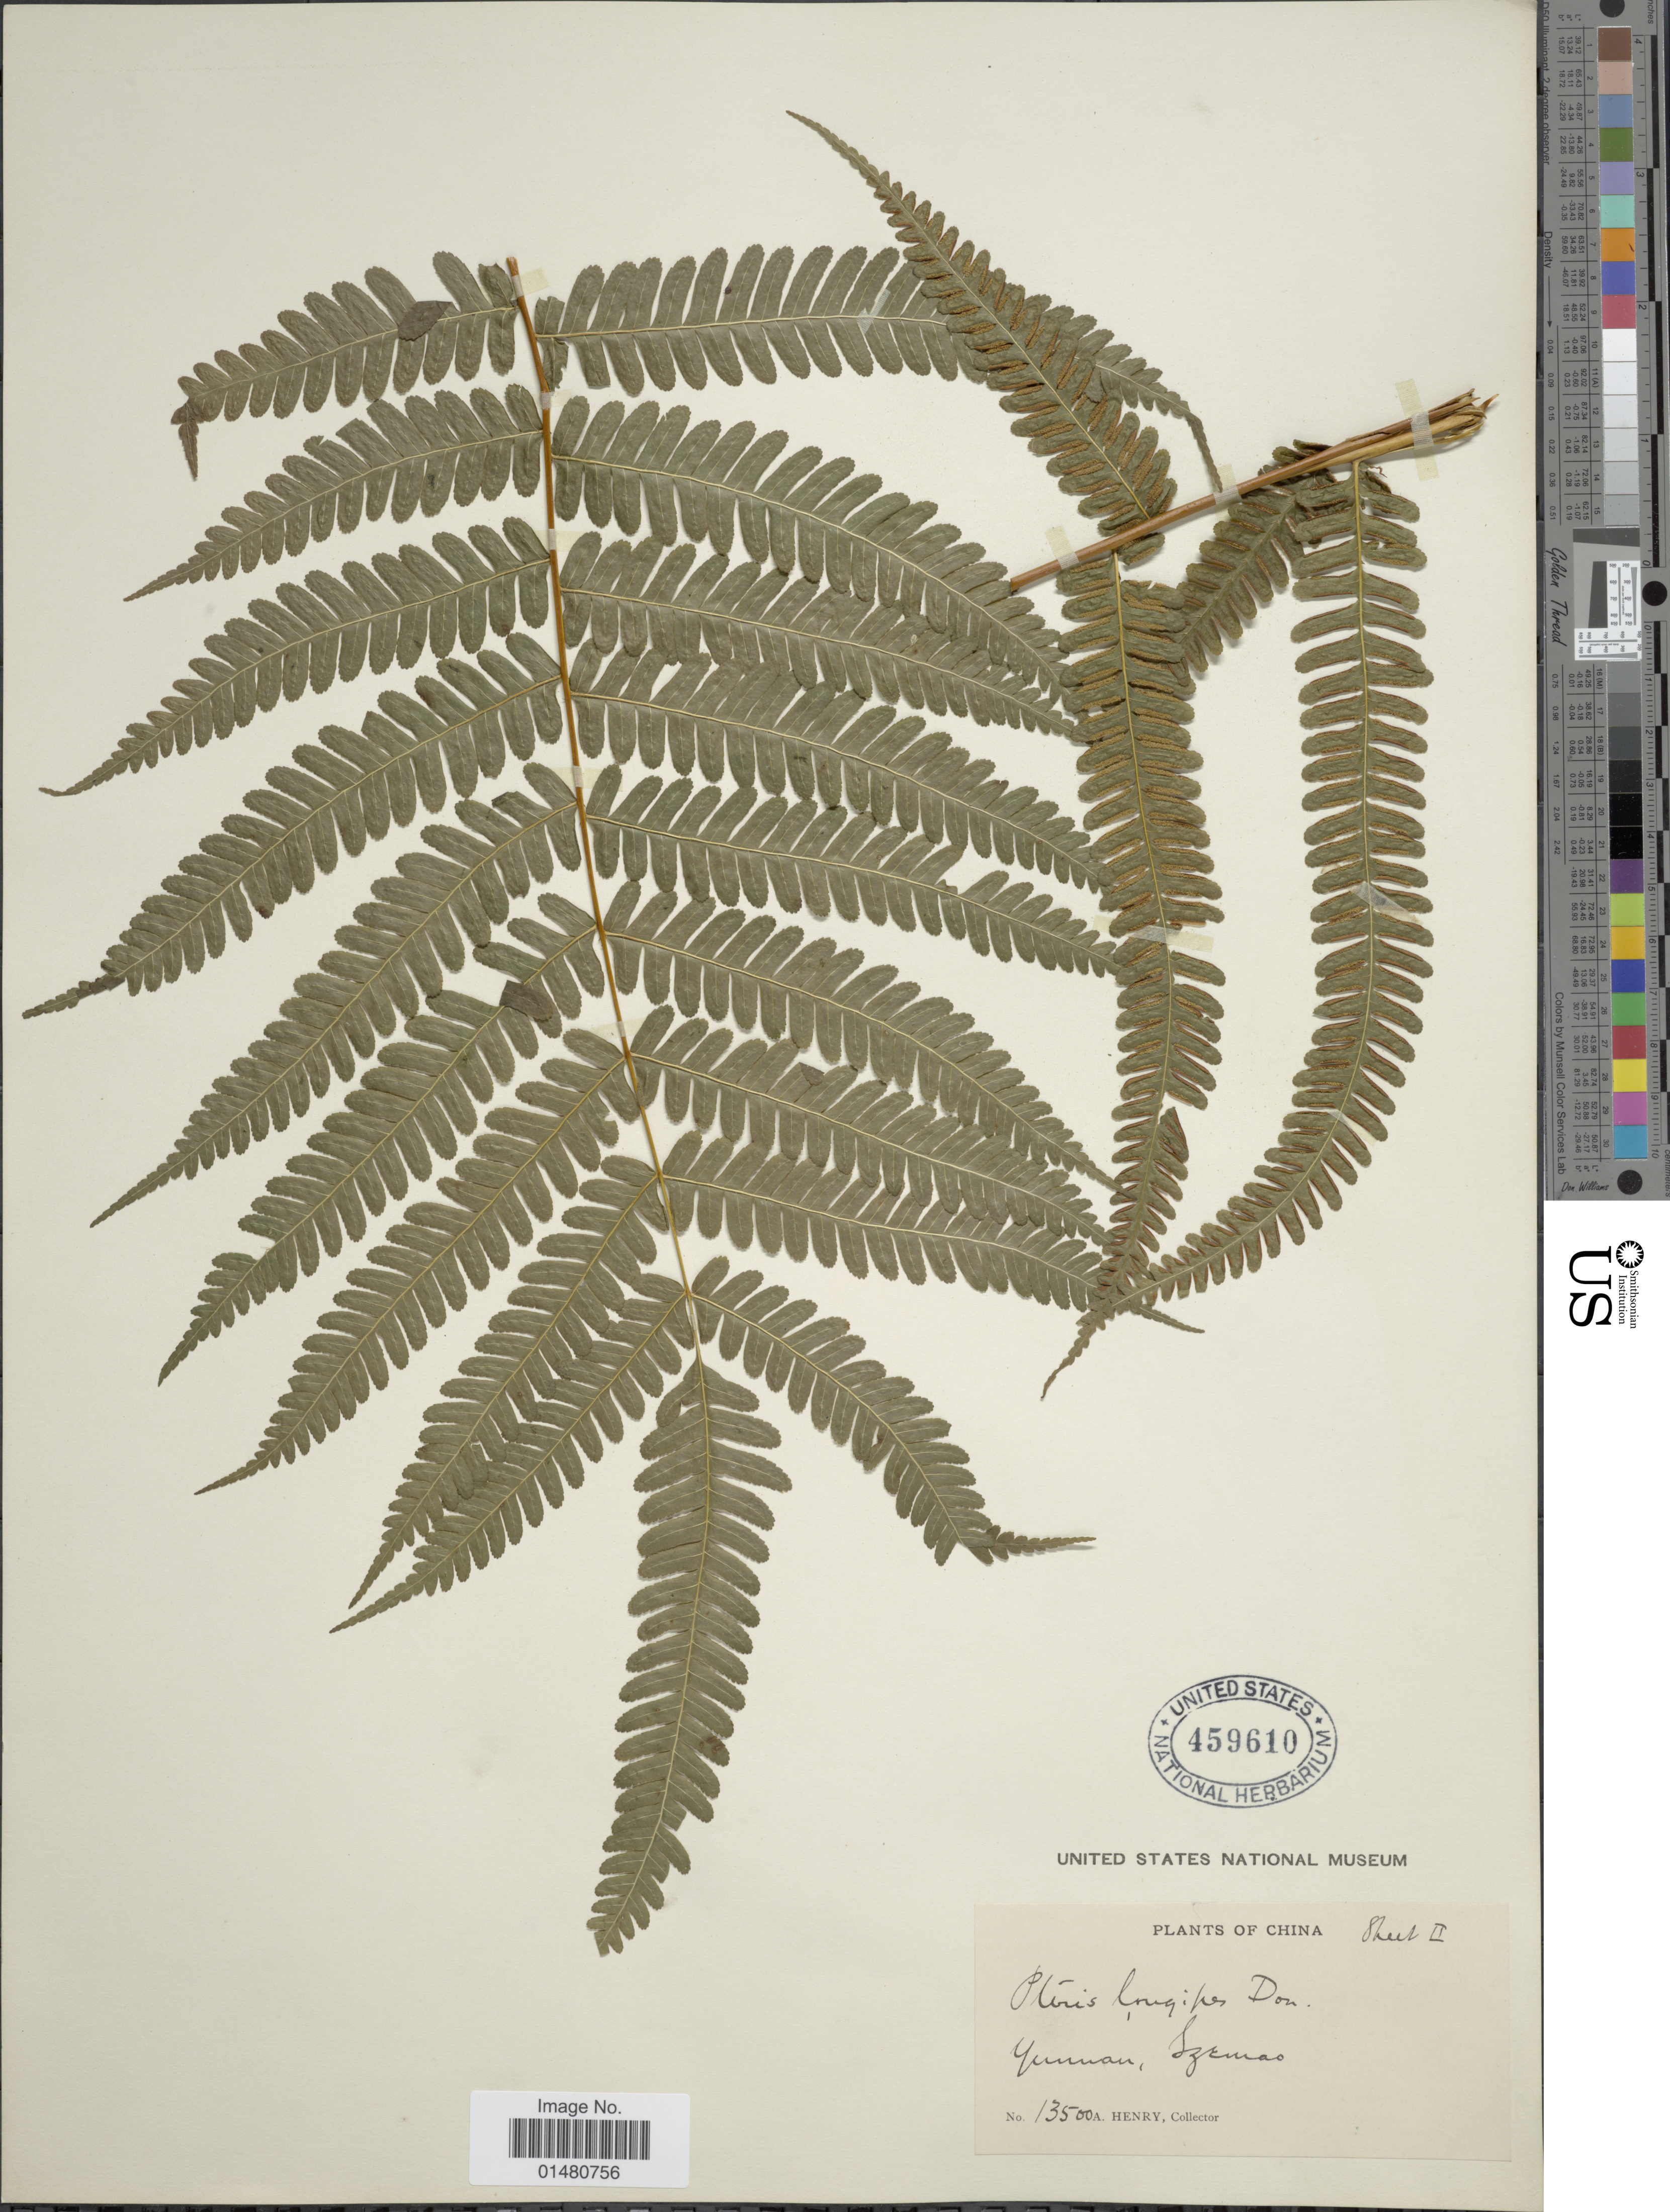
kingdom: Plantae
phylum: Tracheophyta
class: Polypodiopsida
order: Polypodiales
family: Pteridaceae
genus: Pteris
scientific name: Pteris longipes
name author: D. Don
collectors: A. Henry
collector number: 13500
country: China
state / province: Yunnan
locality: Szemao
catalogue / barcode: US 459610